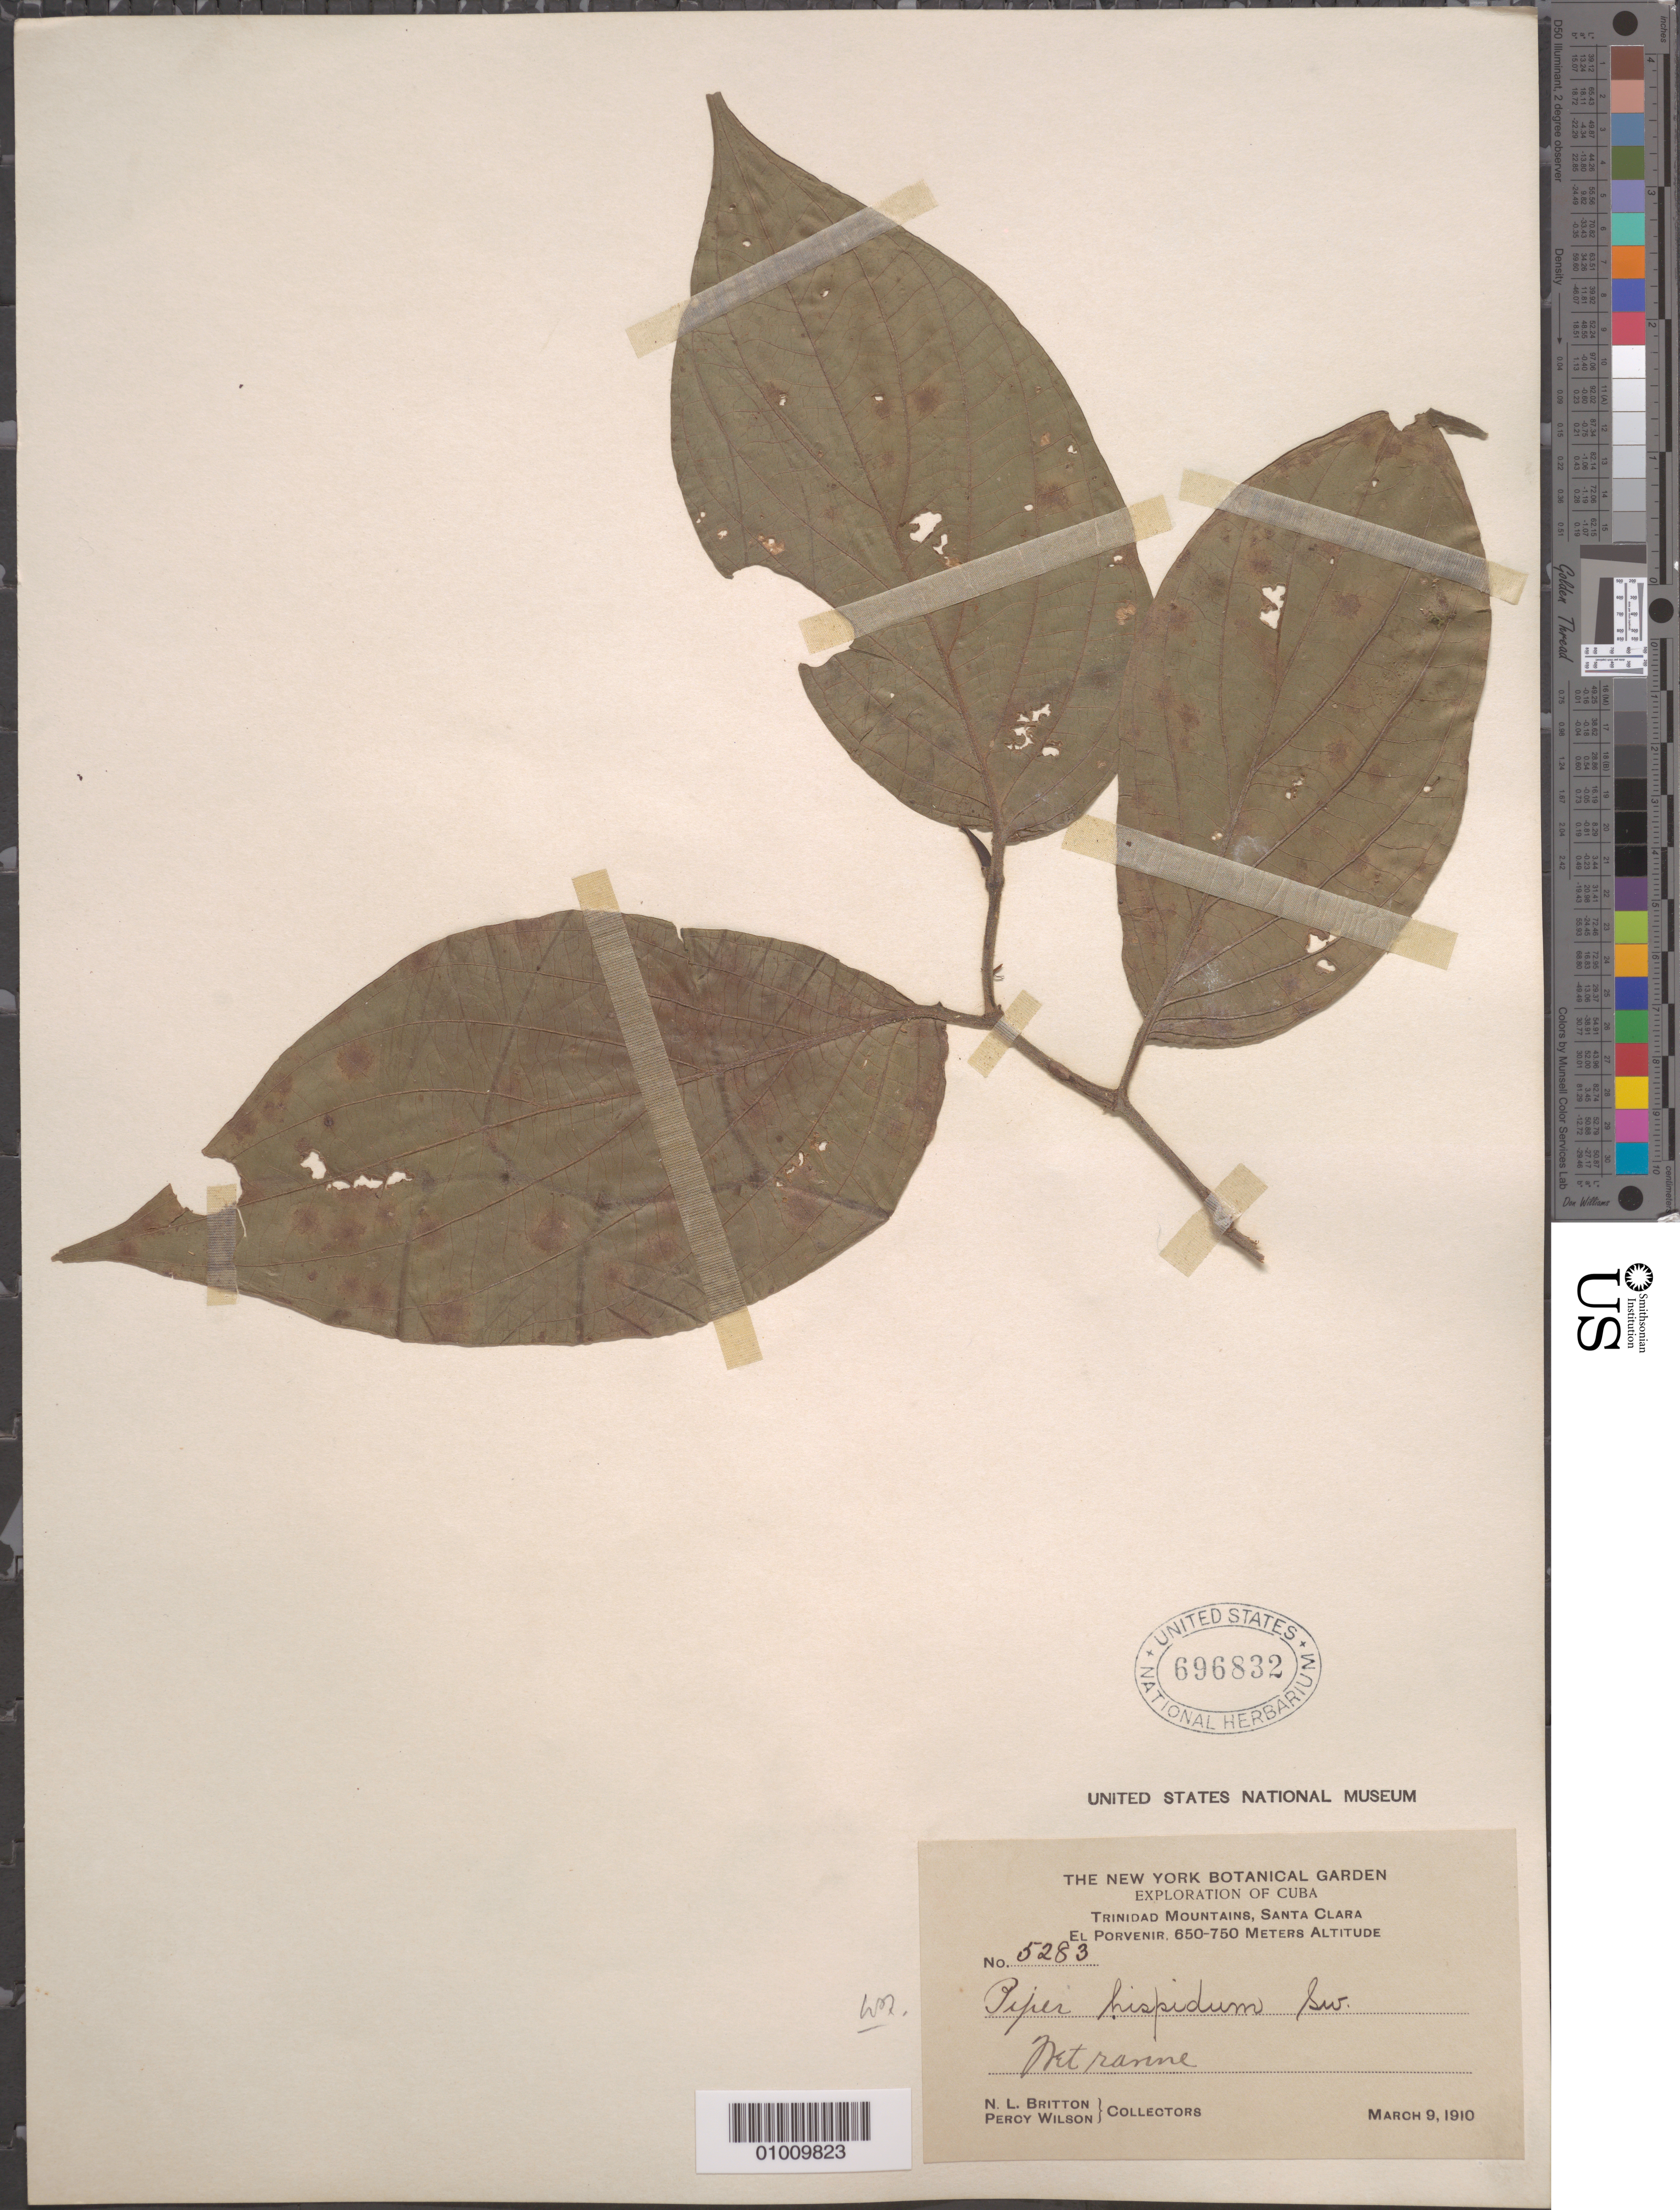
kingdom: Plantae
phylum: Tracheophyta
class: Magnoliopsida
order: Piperales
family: Piperaceae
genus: Piper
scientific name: Piper hispidum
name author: Sw.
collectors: N. Britton & P. Wilson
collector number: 5283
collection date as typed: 09 Mar 1910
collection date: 1910-03-09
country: Cuba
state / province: Villa Clara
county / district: Santa Clara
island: Cuba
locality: Trinidad Mts Santa Clara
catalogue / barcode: US 696832